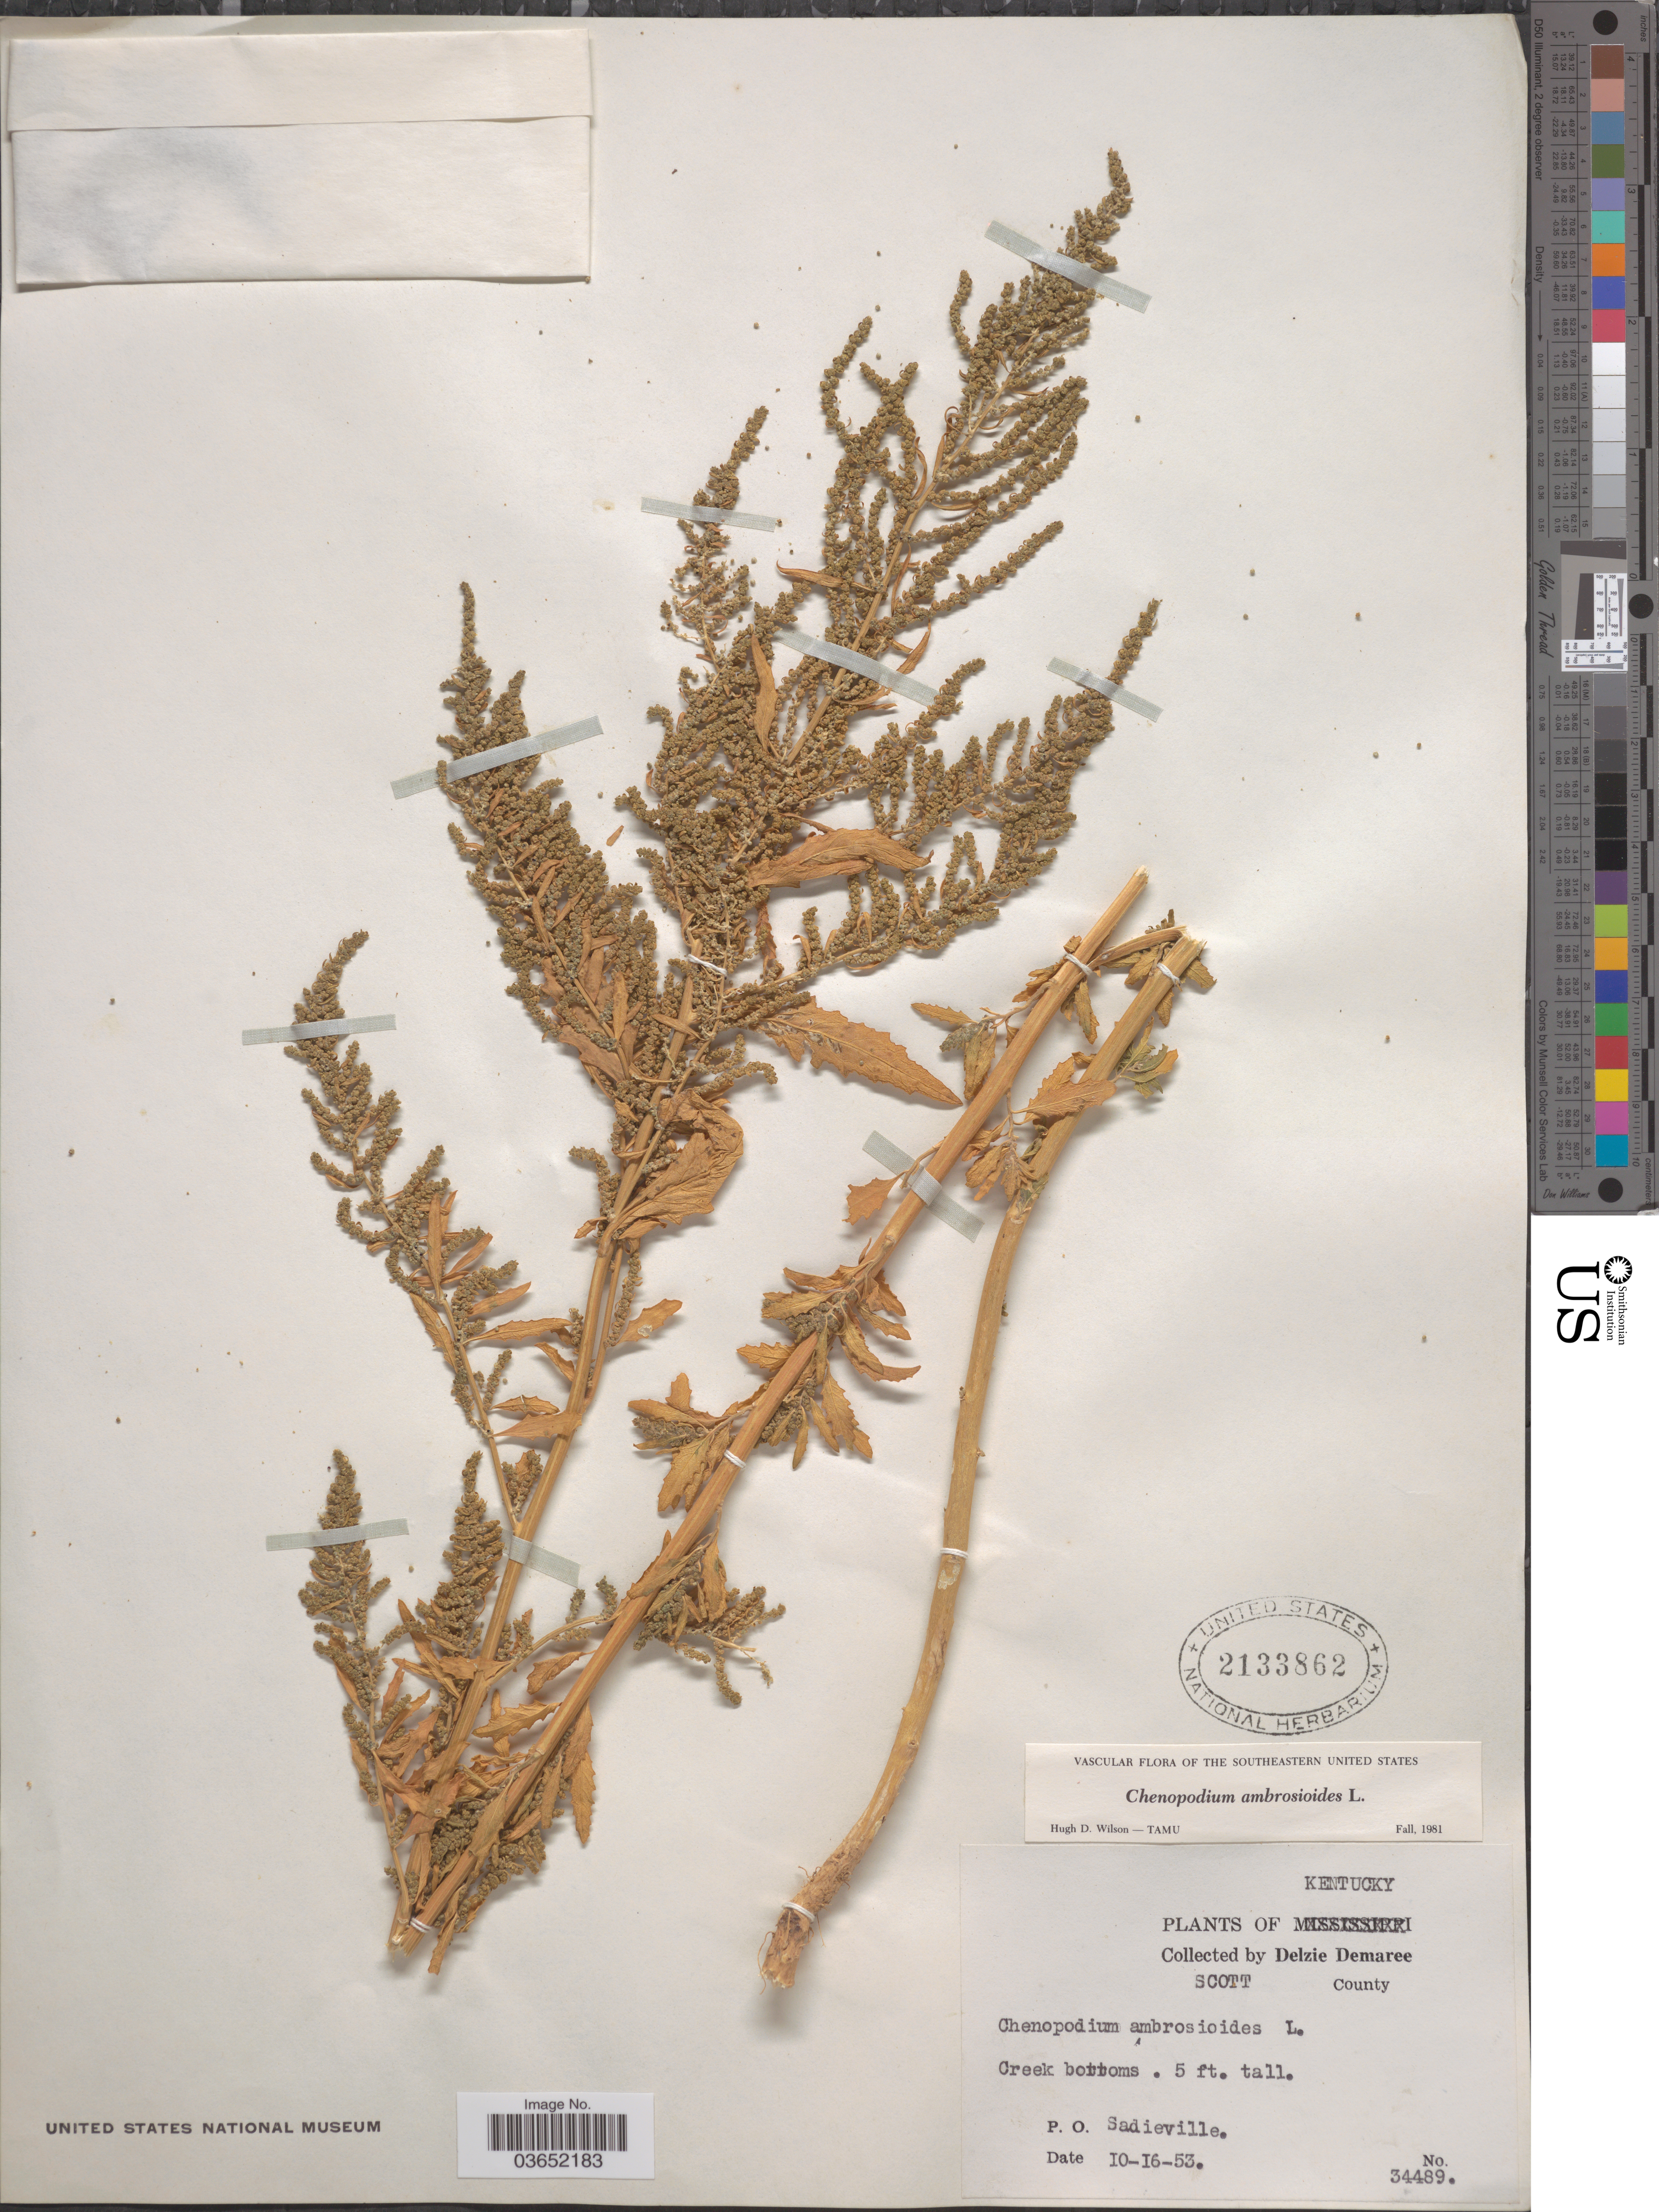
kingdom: Plantae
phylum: Tracheophyta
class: Magnoliopsida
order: Caryophyllales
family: Amaranthaceae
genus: Chenopodium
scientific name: Chenopodium ambrosioides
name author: L.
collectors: D. Demaree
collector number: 34489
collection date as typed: Transcribed d/m/y: 16/10/53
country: United States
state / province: Kentucky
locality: Scott County. P. O. Sadieville.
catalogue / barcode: US 2133862